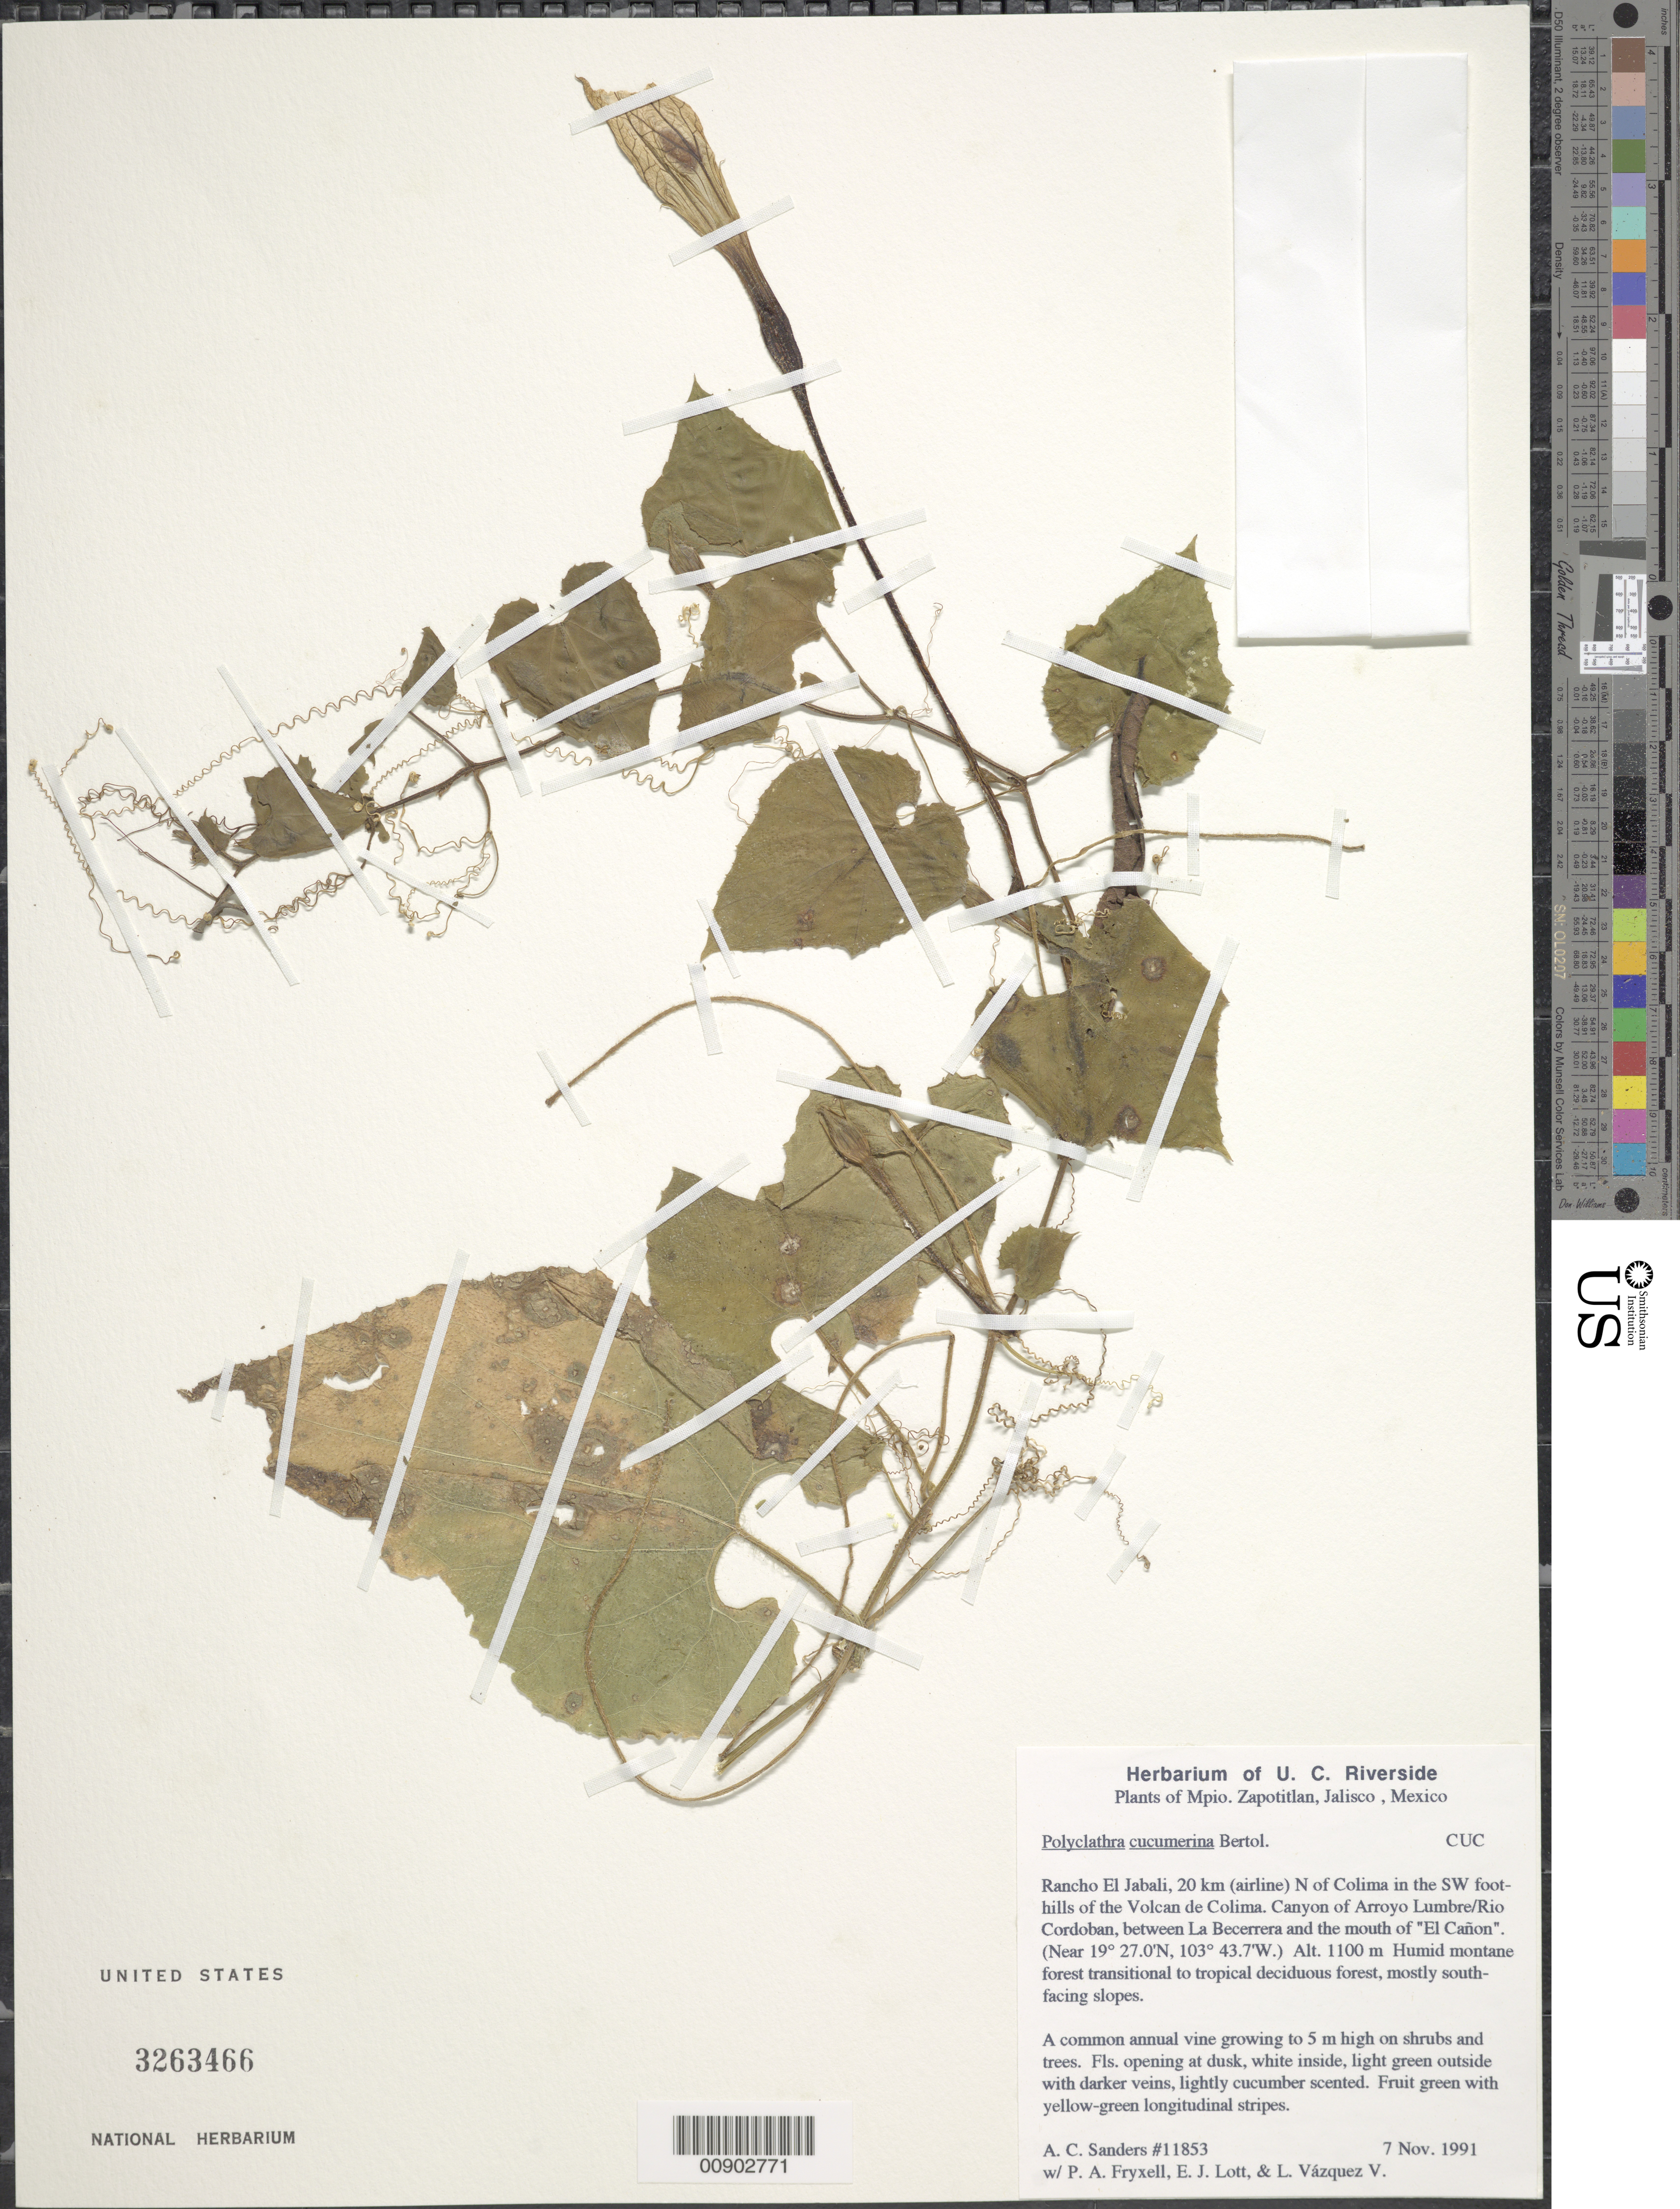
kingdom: Plantae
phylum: Tracheophyta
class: Magnoliopsida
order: Cucurbitales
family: Cucurbitaceae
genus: Polyclathra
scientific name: Polyclathra cucumerina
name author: Bertol.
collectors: A. Sanders, P. A. Fryxell, E. Lott & L. Vazquez V.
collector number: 11853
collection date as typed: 07 Nov 1991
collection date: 1991-11-07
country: Mexico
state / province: Jalisco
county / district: Zapotitlán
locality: Rancho El Jabalí, 20 km (airline) N of Colima in the SW foothills of the Volcan de Colima. Canyon of Arroyo Lumbre/Río Cordoban, between La Becerra and the mouth of "El Cañon".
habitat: Humid montane forest transitional to tropical deciduous forest, mostly S-facing slopes. Growing to 5 m high on shrubs & trees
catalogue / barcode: US 3263466